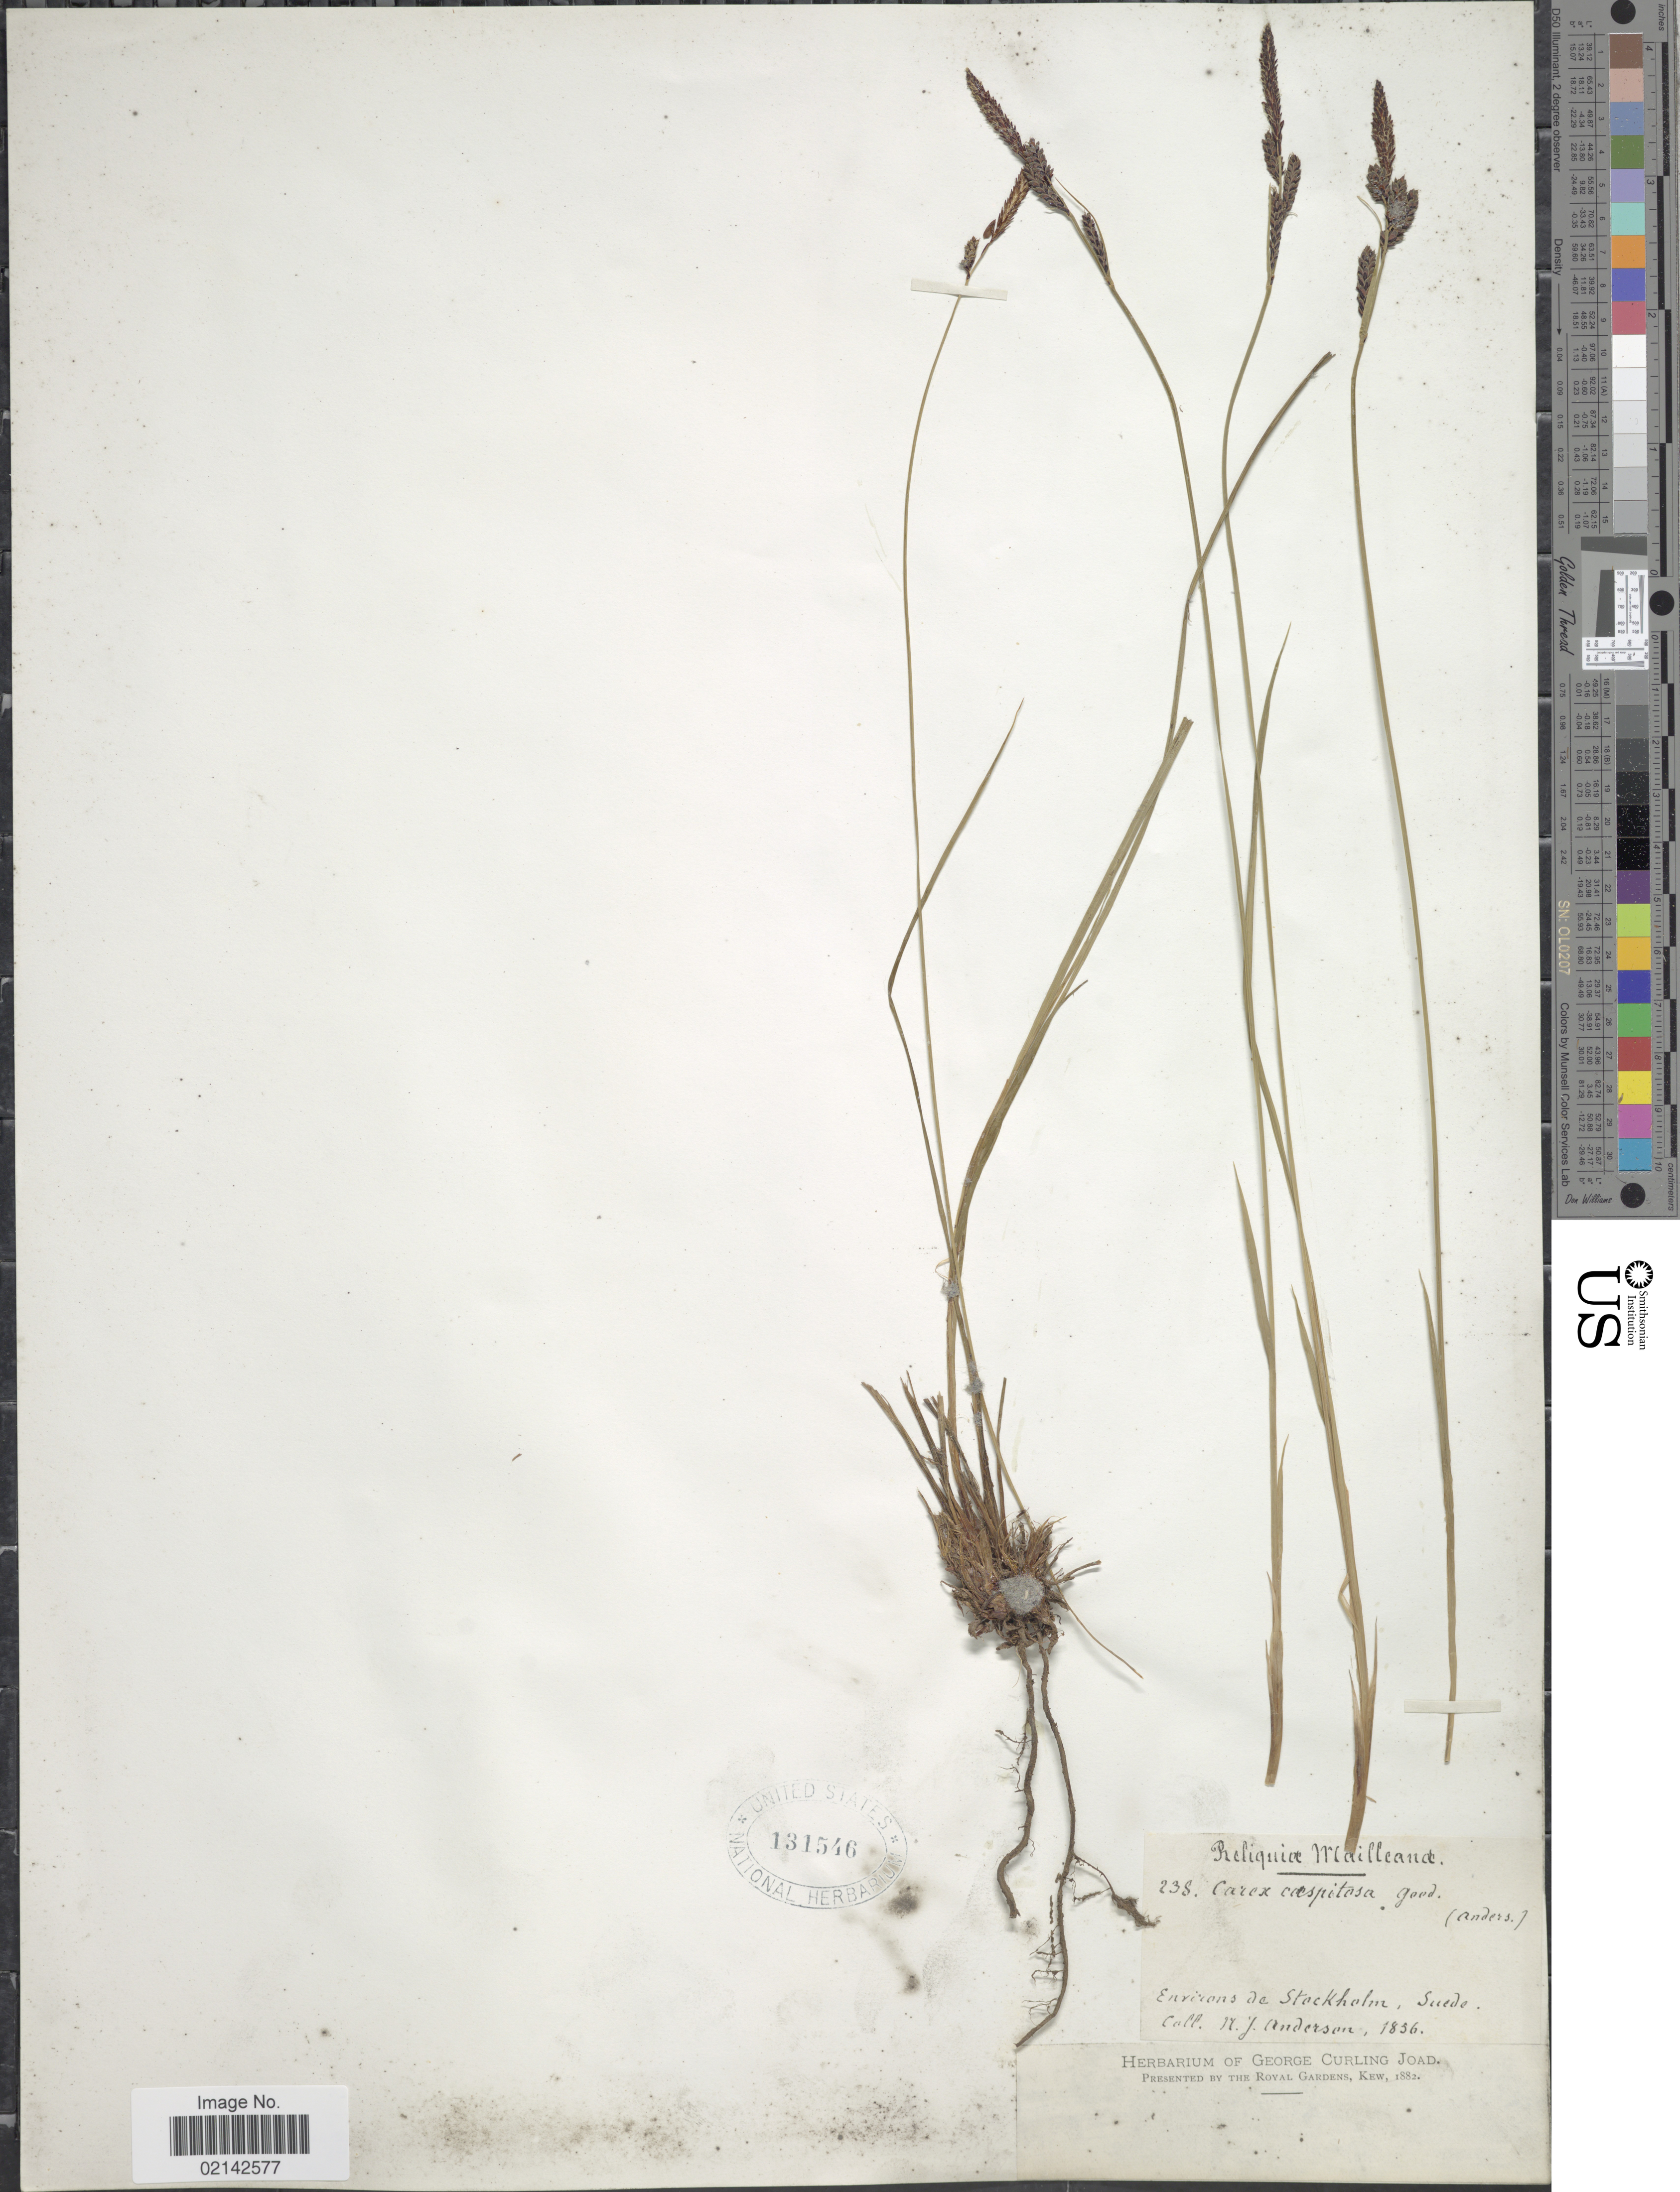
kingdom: Plantae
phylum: Tracheophyta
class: Liliopsida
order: Poales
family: Cyperaceae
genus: Carex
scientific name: Carex cespitosa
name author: L.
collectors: N. J. Anderson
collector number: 238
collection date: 1856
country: Sweden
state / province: Stockholm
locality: Mailleande, Environs de Stockholm, Suede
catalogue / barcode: US 131546